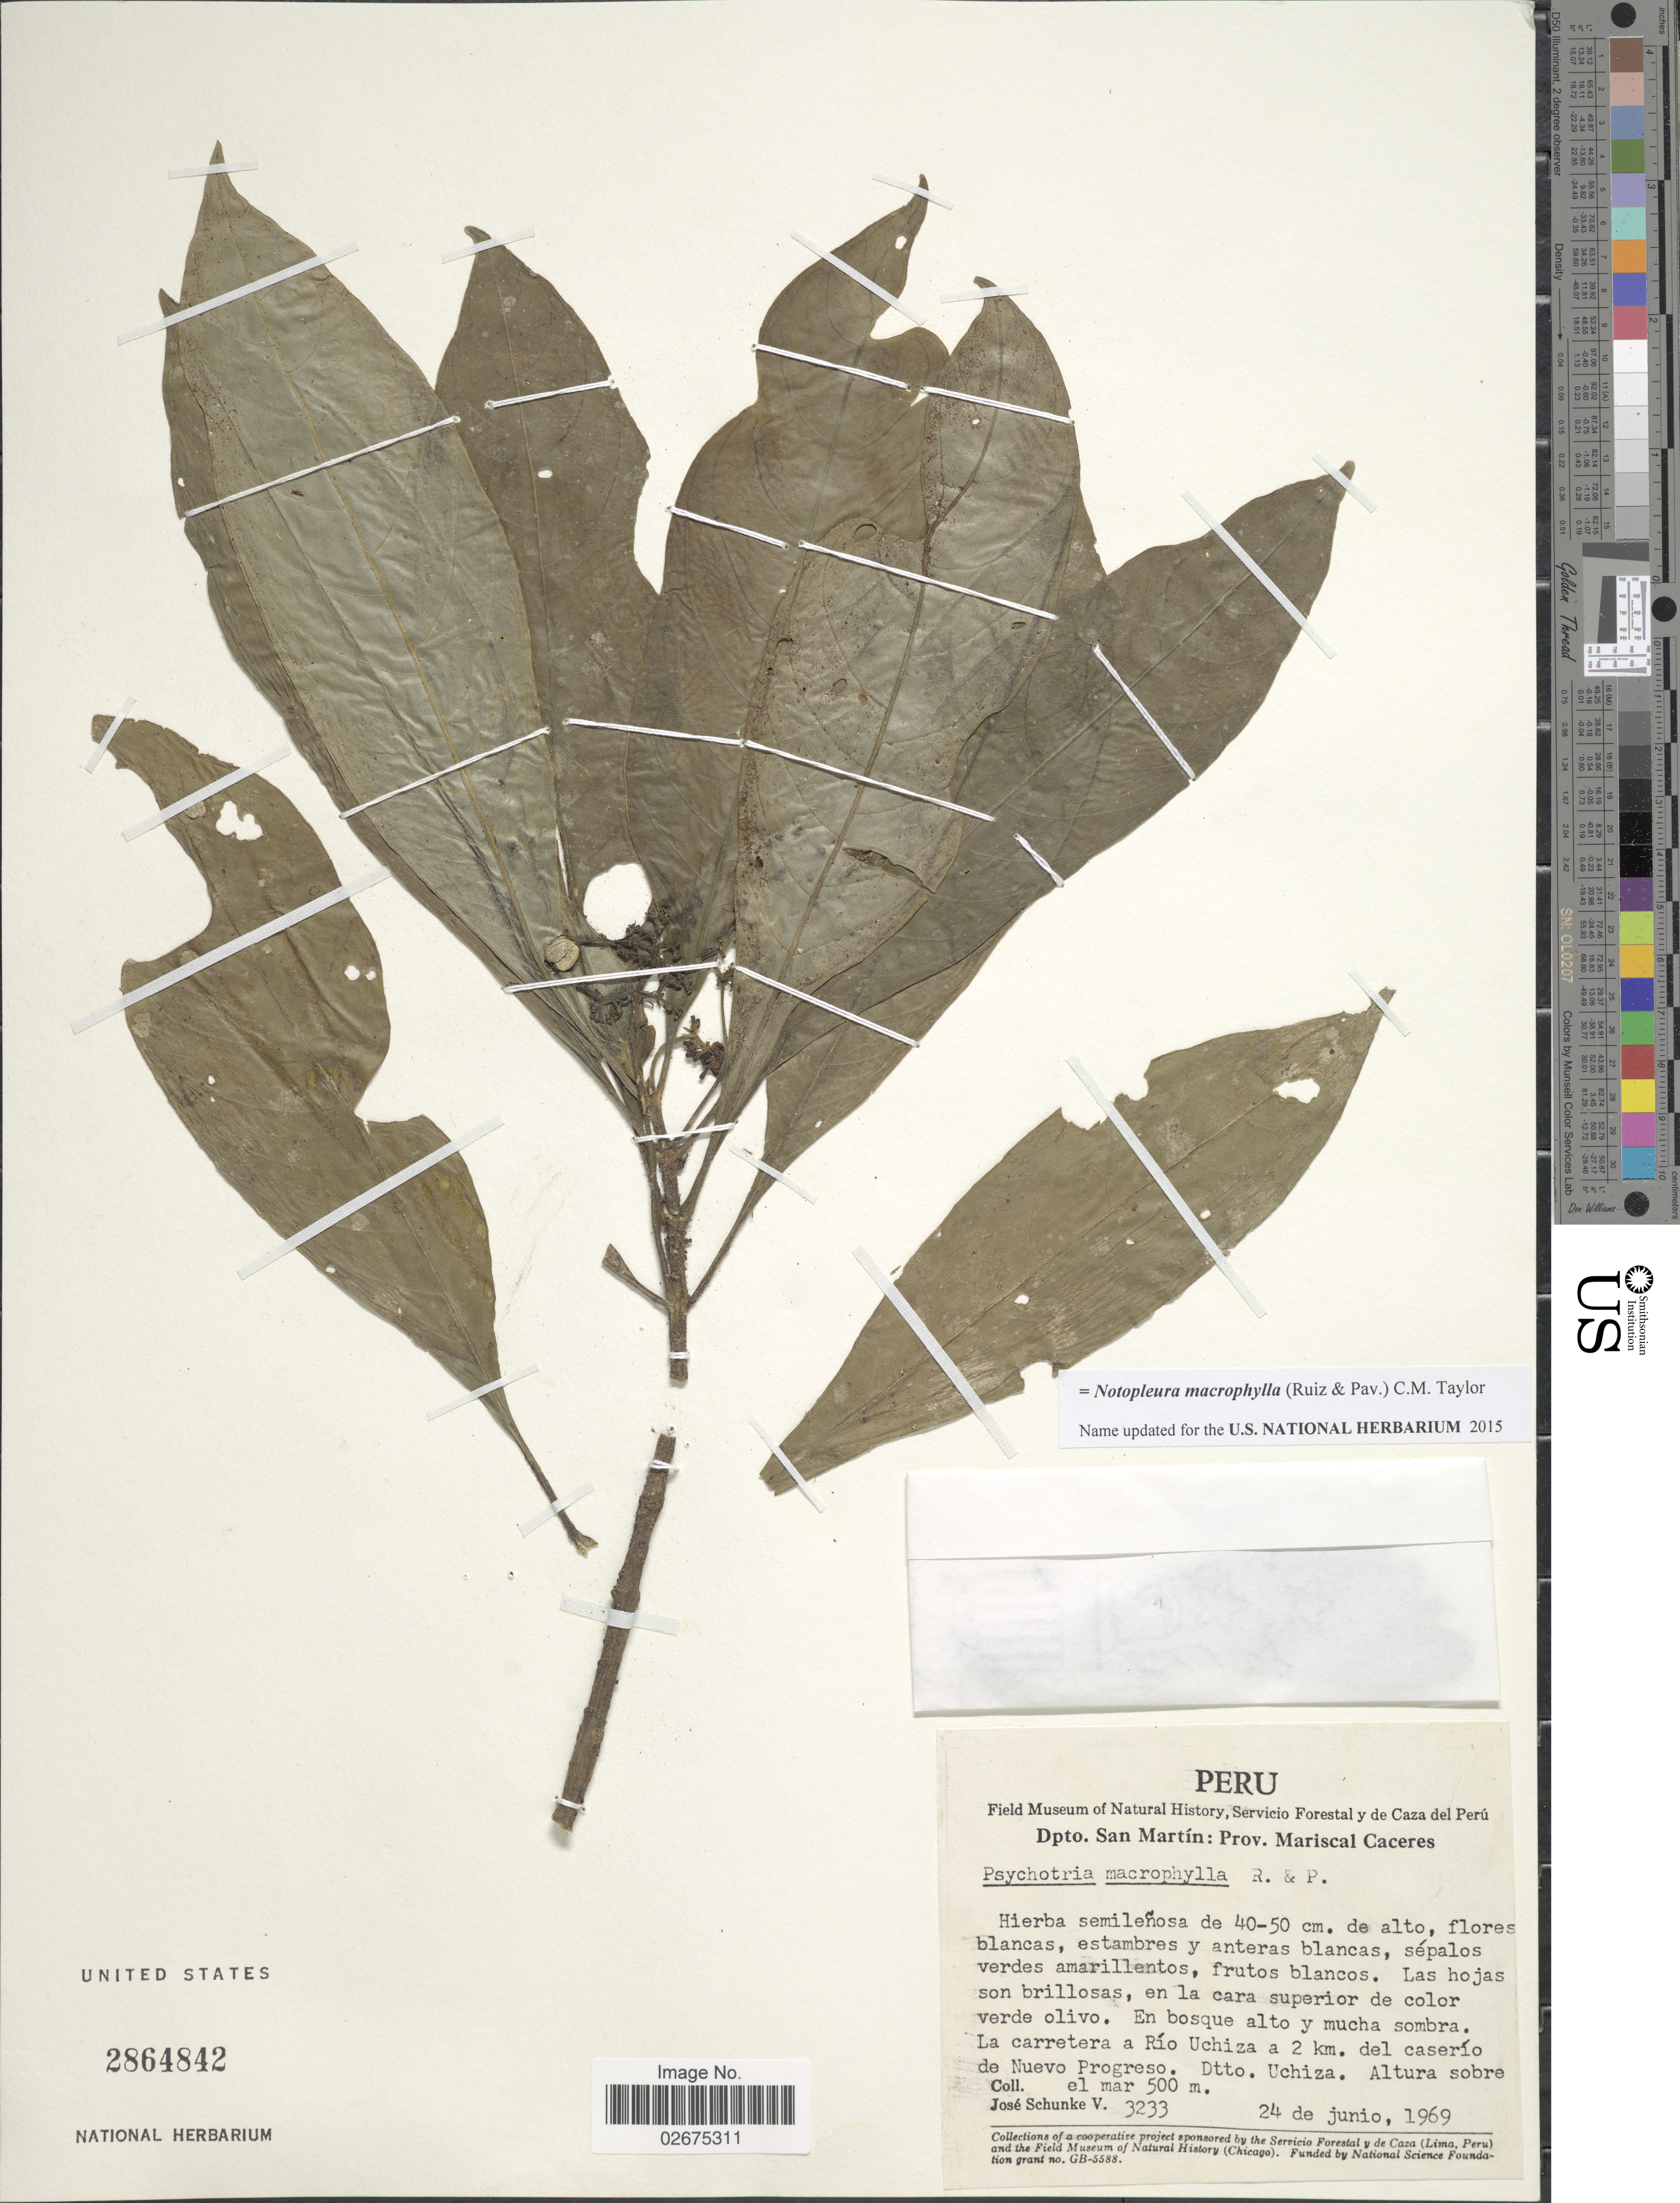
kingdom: Plantae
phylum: Tracheophyta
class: Magnoliopsida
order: Gentianales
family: Rubiaceae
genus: Notopleura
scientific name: Notopleura macrophylla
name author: (Ruiz & Pav.) C.M. Taylor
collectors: J. Schunke Vigo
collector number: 3233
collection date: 1969-06-24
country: Peru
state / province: San Martín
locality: Prov. Mariscal Caceres, En bosque alto y mucha sombra. la carretera a Río Uchiza a 2 km del caserío de Nuevo Progreso Dtto Uchiza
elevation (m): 500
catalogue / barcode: US 2864842